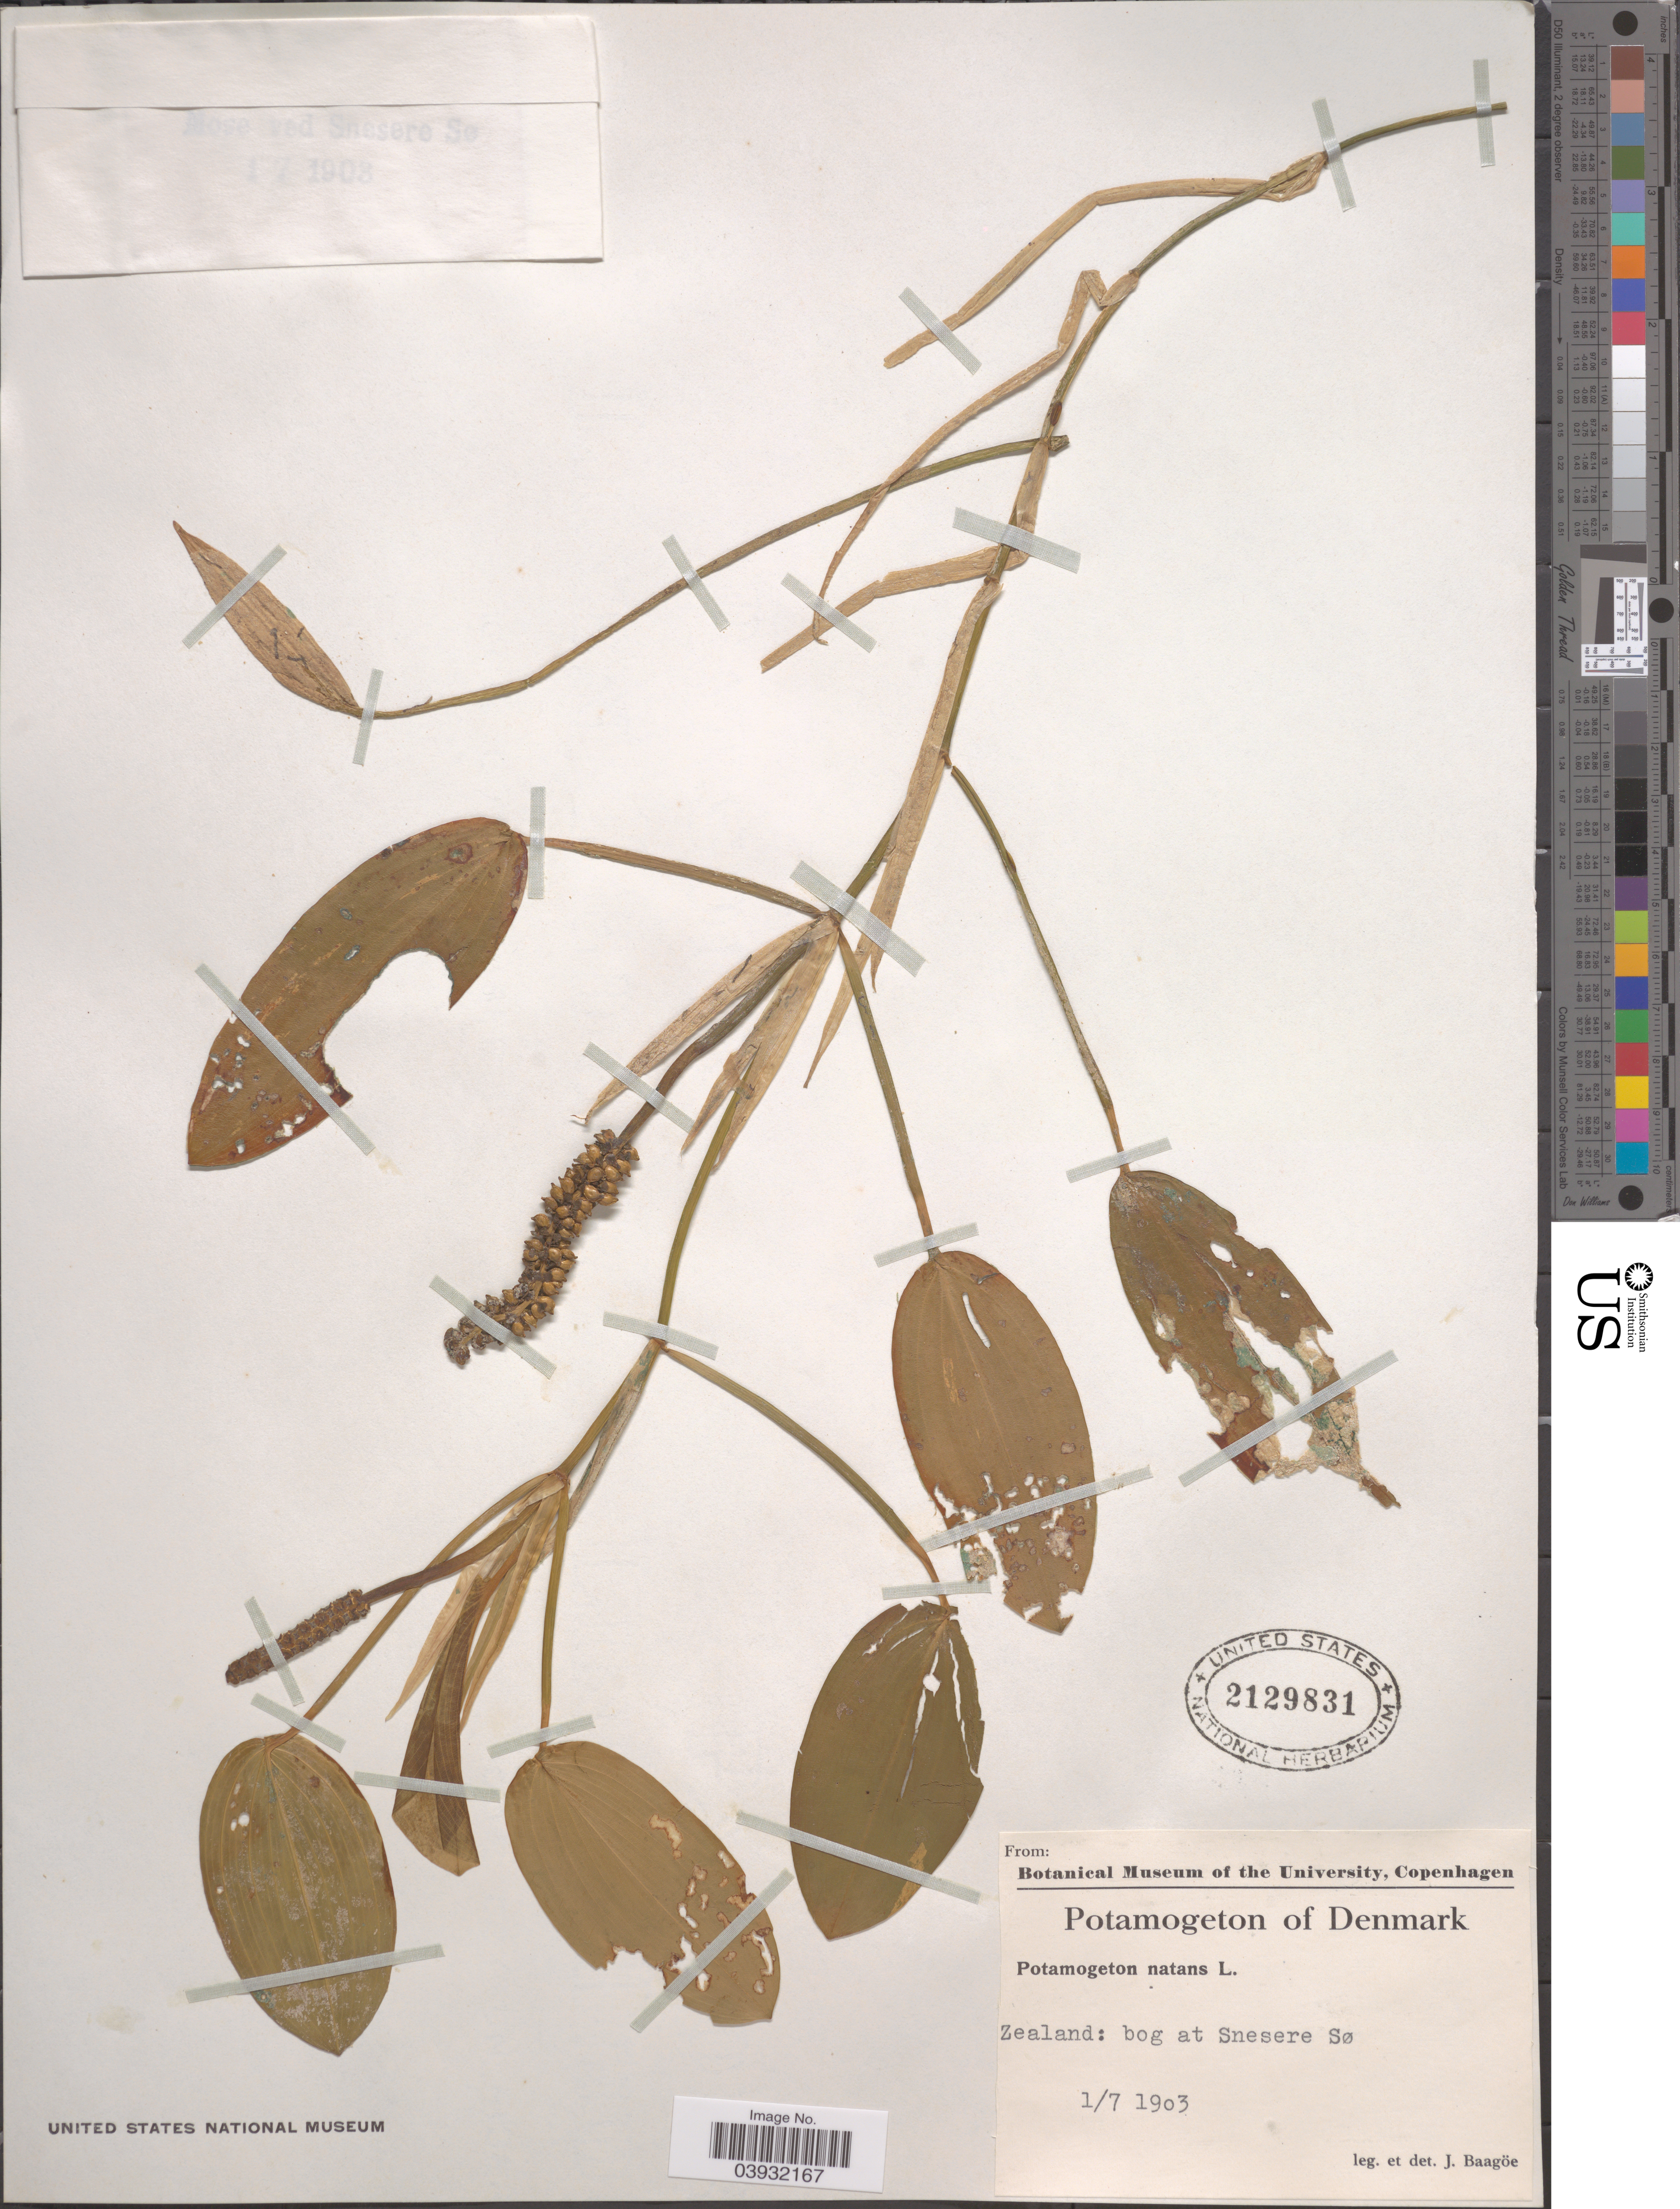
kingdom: Plantae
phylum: Tracheophyta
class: Liliopsida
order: Alismatales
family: Potamogetonaceae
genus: Potamogeton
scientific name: Potamogeton natans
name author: L.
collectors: J. Baagoe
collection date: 1903-07-01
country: Denmark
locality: Zealand: bog at Snesere Sø.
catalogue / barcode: US 2129831